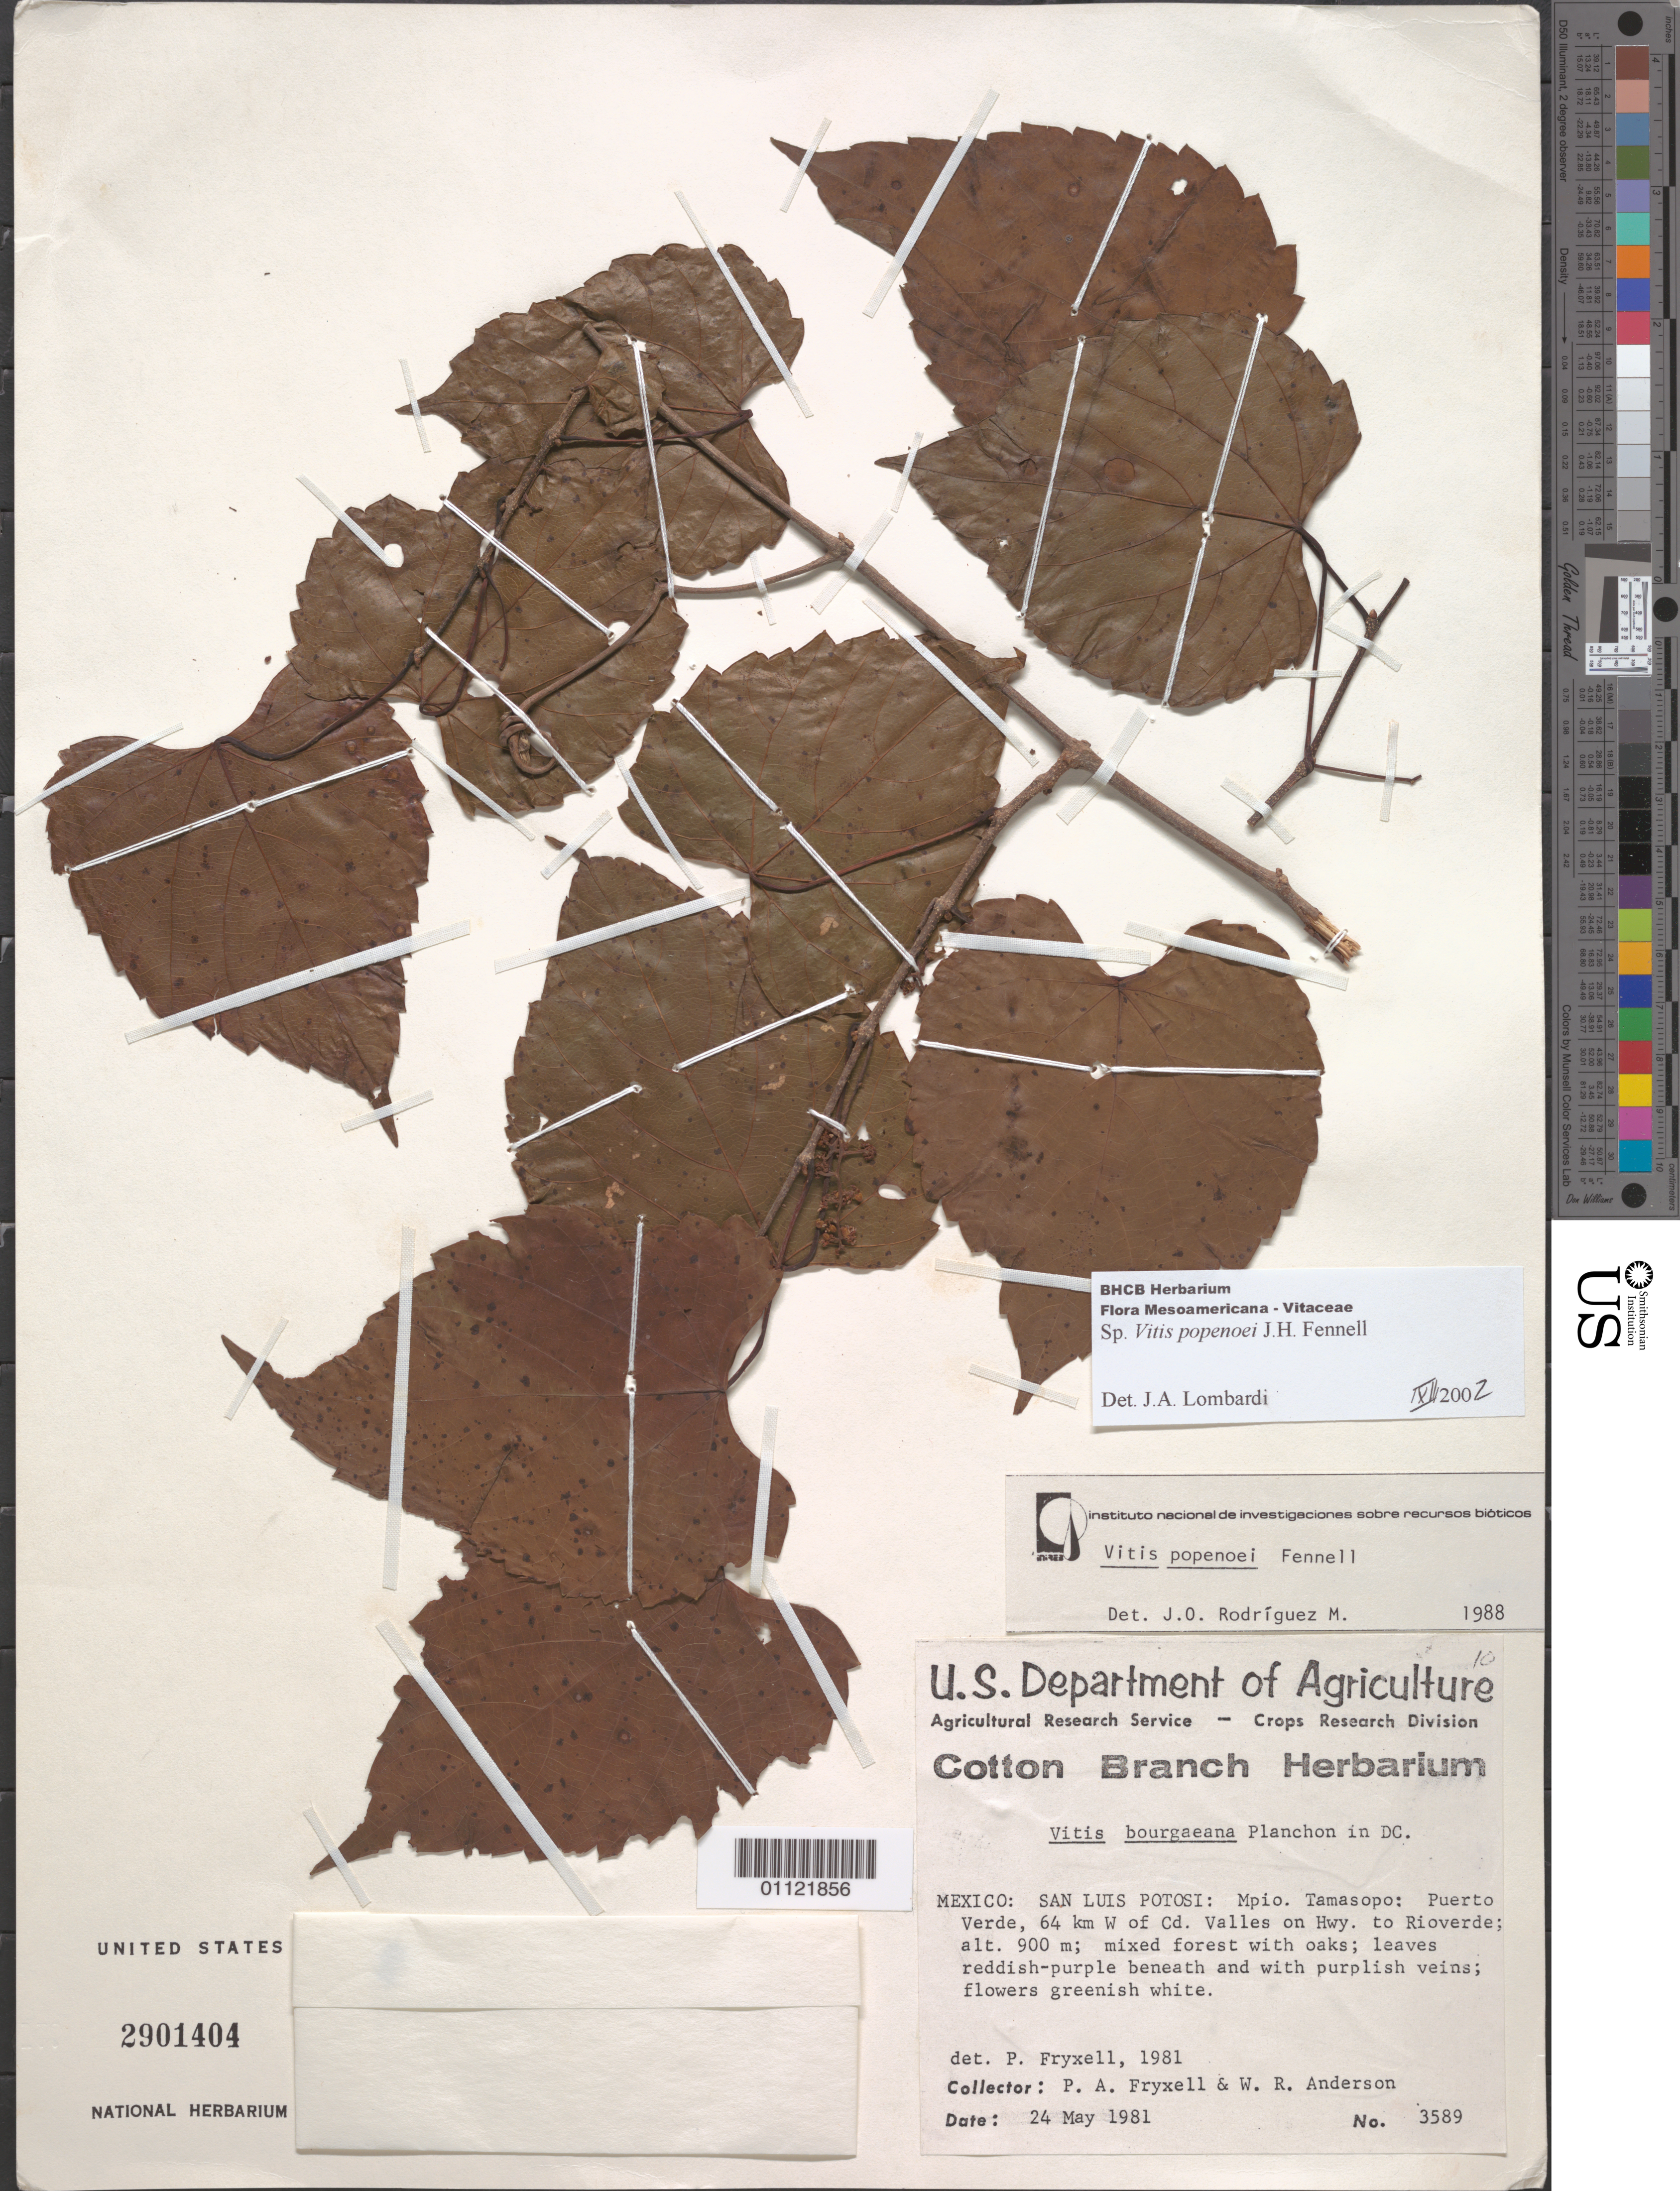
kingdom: Plantae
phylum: Tracheophyta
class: Magnoliopsida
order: Vitales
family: Vitaceae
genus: Vitis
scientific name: Vitis popenoei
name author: J.L. Fennell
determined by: Lombardi, Julio A.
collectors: P. A. Fryxell & W. R. Anderson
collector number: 3589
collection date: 1981-05-24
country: Mexico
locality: San Luis Potosi: Mpio. Tamasopo; Puerto Verde, 64 km W of Cd. Valles on Hwy. to Rioverde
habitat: mixed forest with oaks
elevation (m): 900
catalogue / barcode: US 2901404